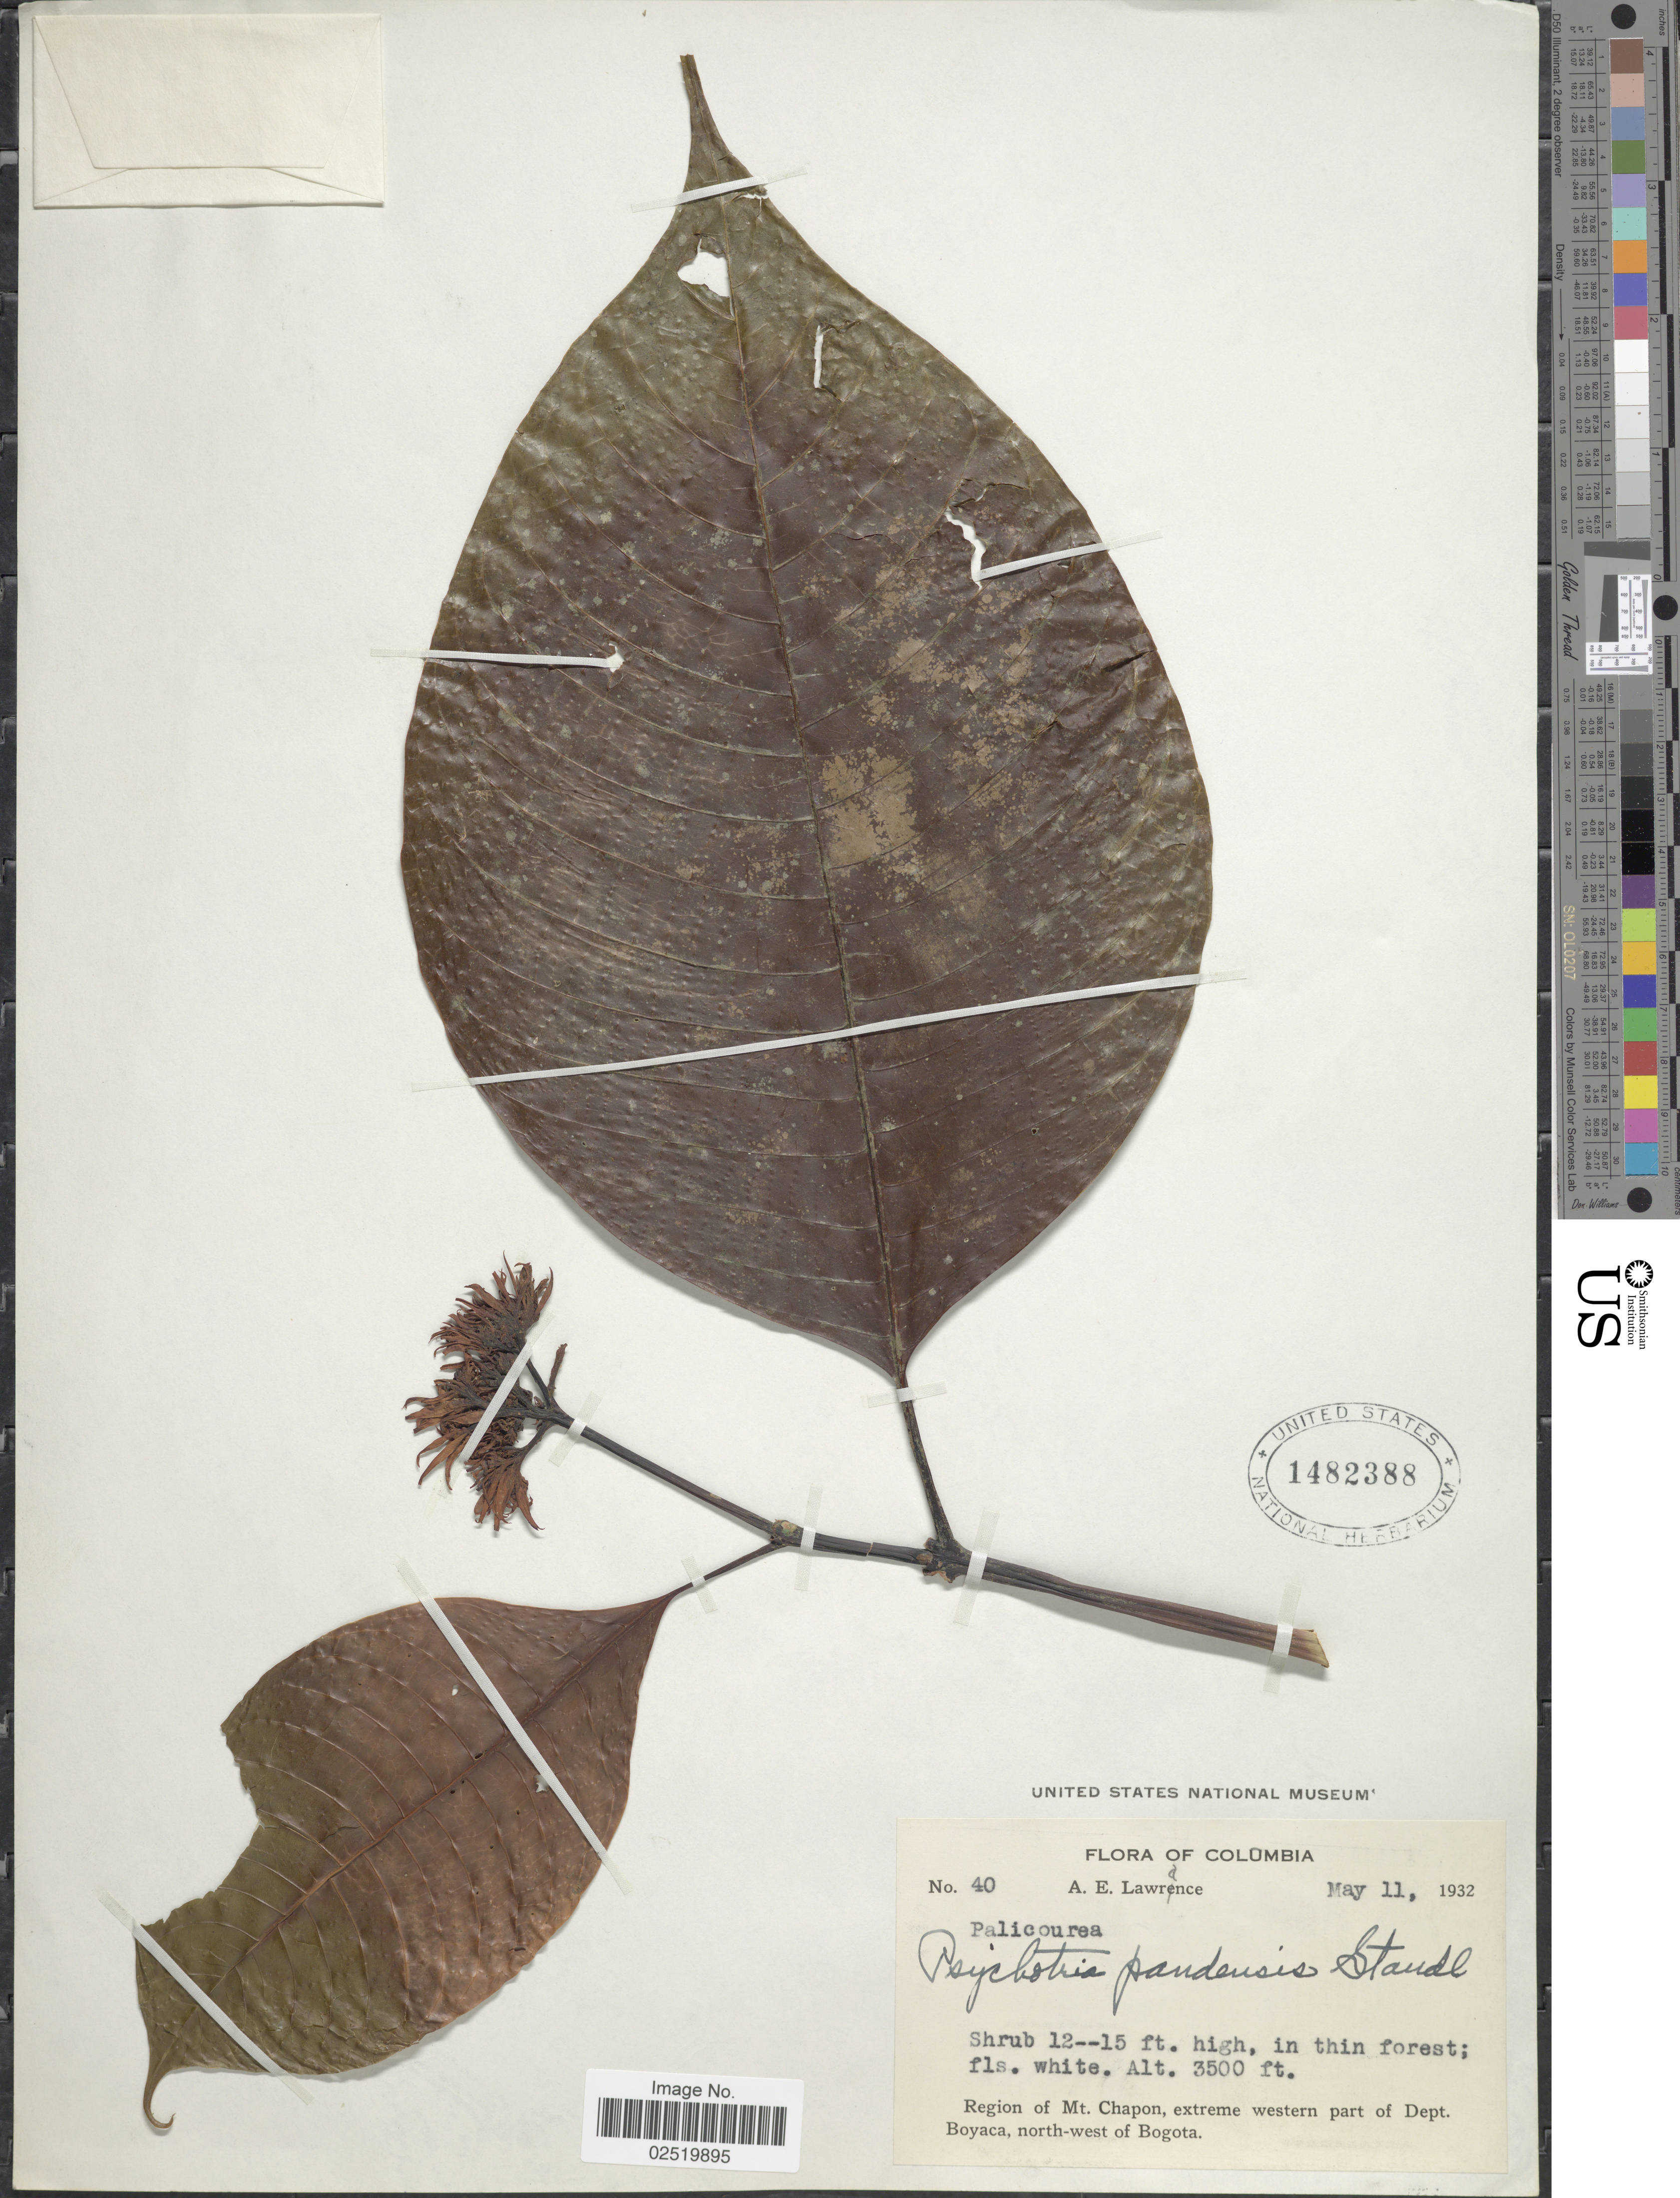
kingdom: Plantae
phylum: Tracheophyta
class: Magnoliopsida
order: Gentianales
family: Rubiaceae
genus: Psychotria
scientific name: Psychotria pandensis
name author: Standl.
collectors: A. Lawrance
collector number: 40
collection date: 1932-05-11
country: Colombia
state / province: Boyacá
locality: Region of Mt. Chapon ,extreme western part of Dept. Boyaca, north-west of Bogota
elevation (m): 1067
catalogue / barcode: US 1482388